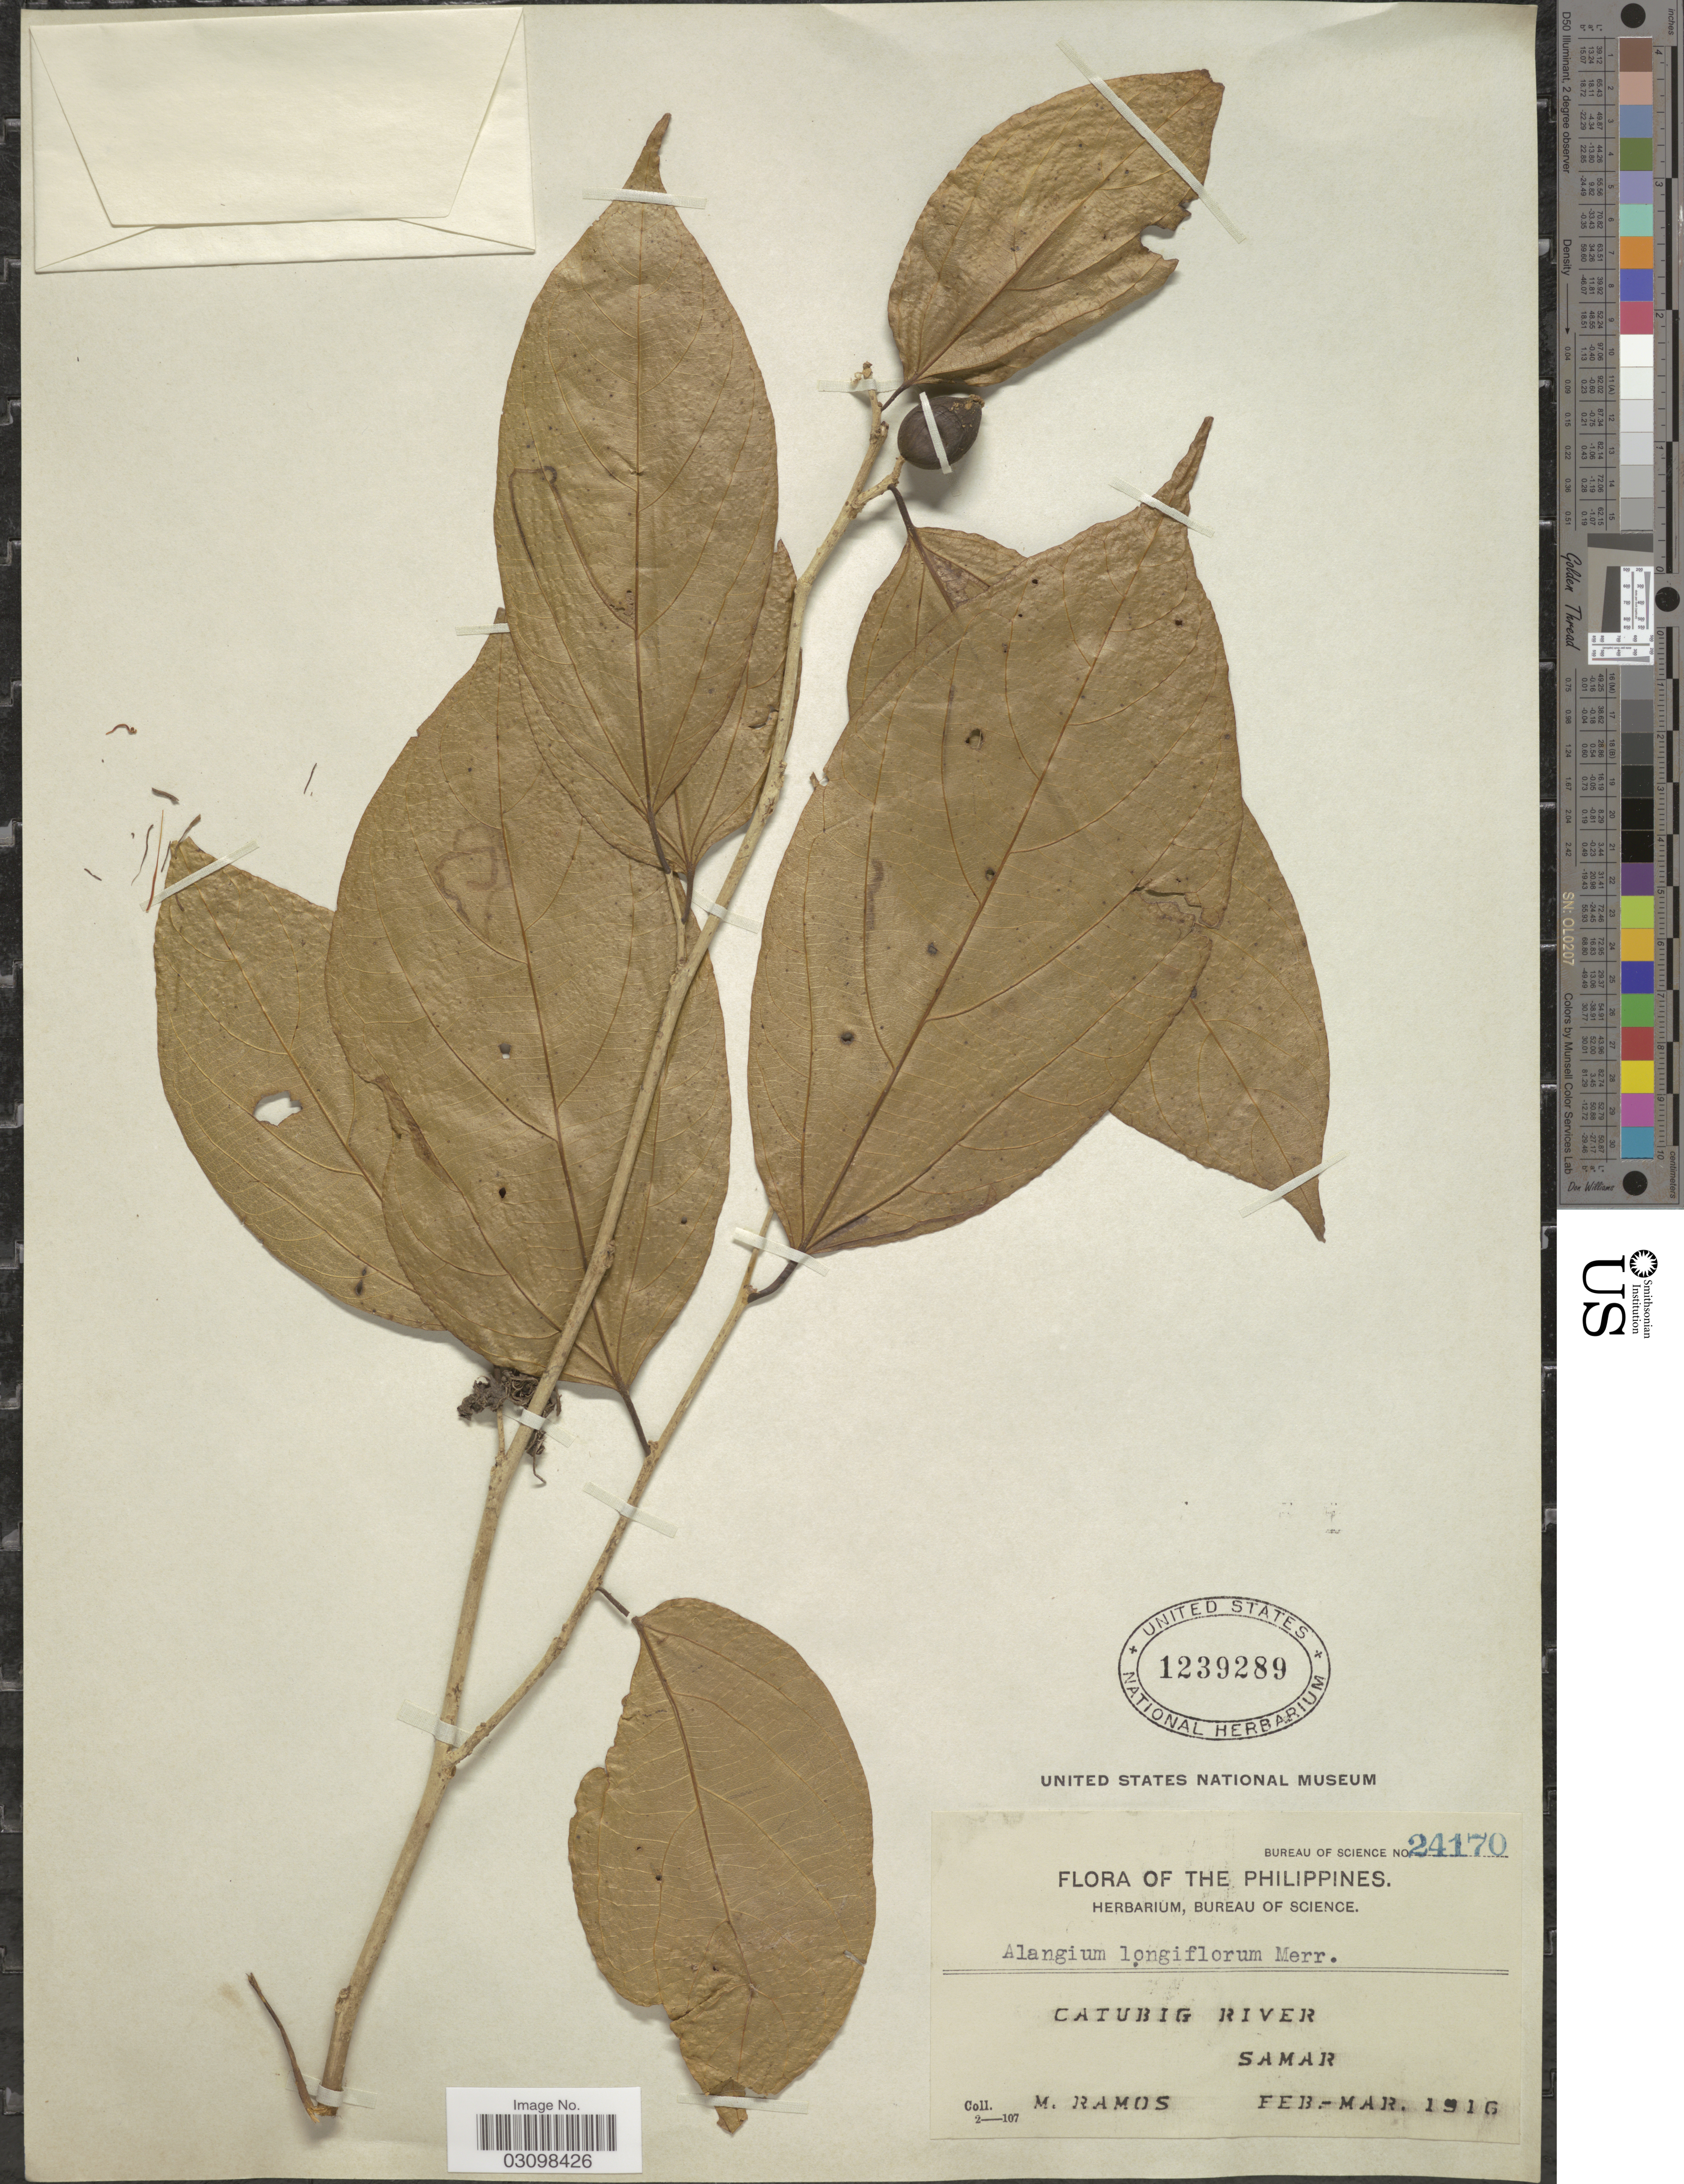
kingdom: Plantae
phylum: Tracheophyta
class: Magnoliopsida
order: Cornales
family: Cornaceae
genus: Alangium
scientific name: Alangium longiflorum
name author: Merr.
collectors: M. Ramos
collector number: Bureau of Science 24170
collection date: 1916-02/1916-03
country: Philippines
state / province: Eastern Visayas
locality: Catubig River. Samar.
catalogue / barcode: US 1239289